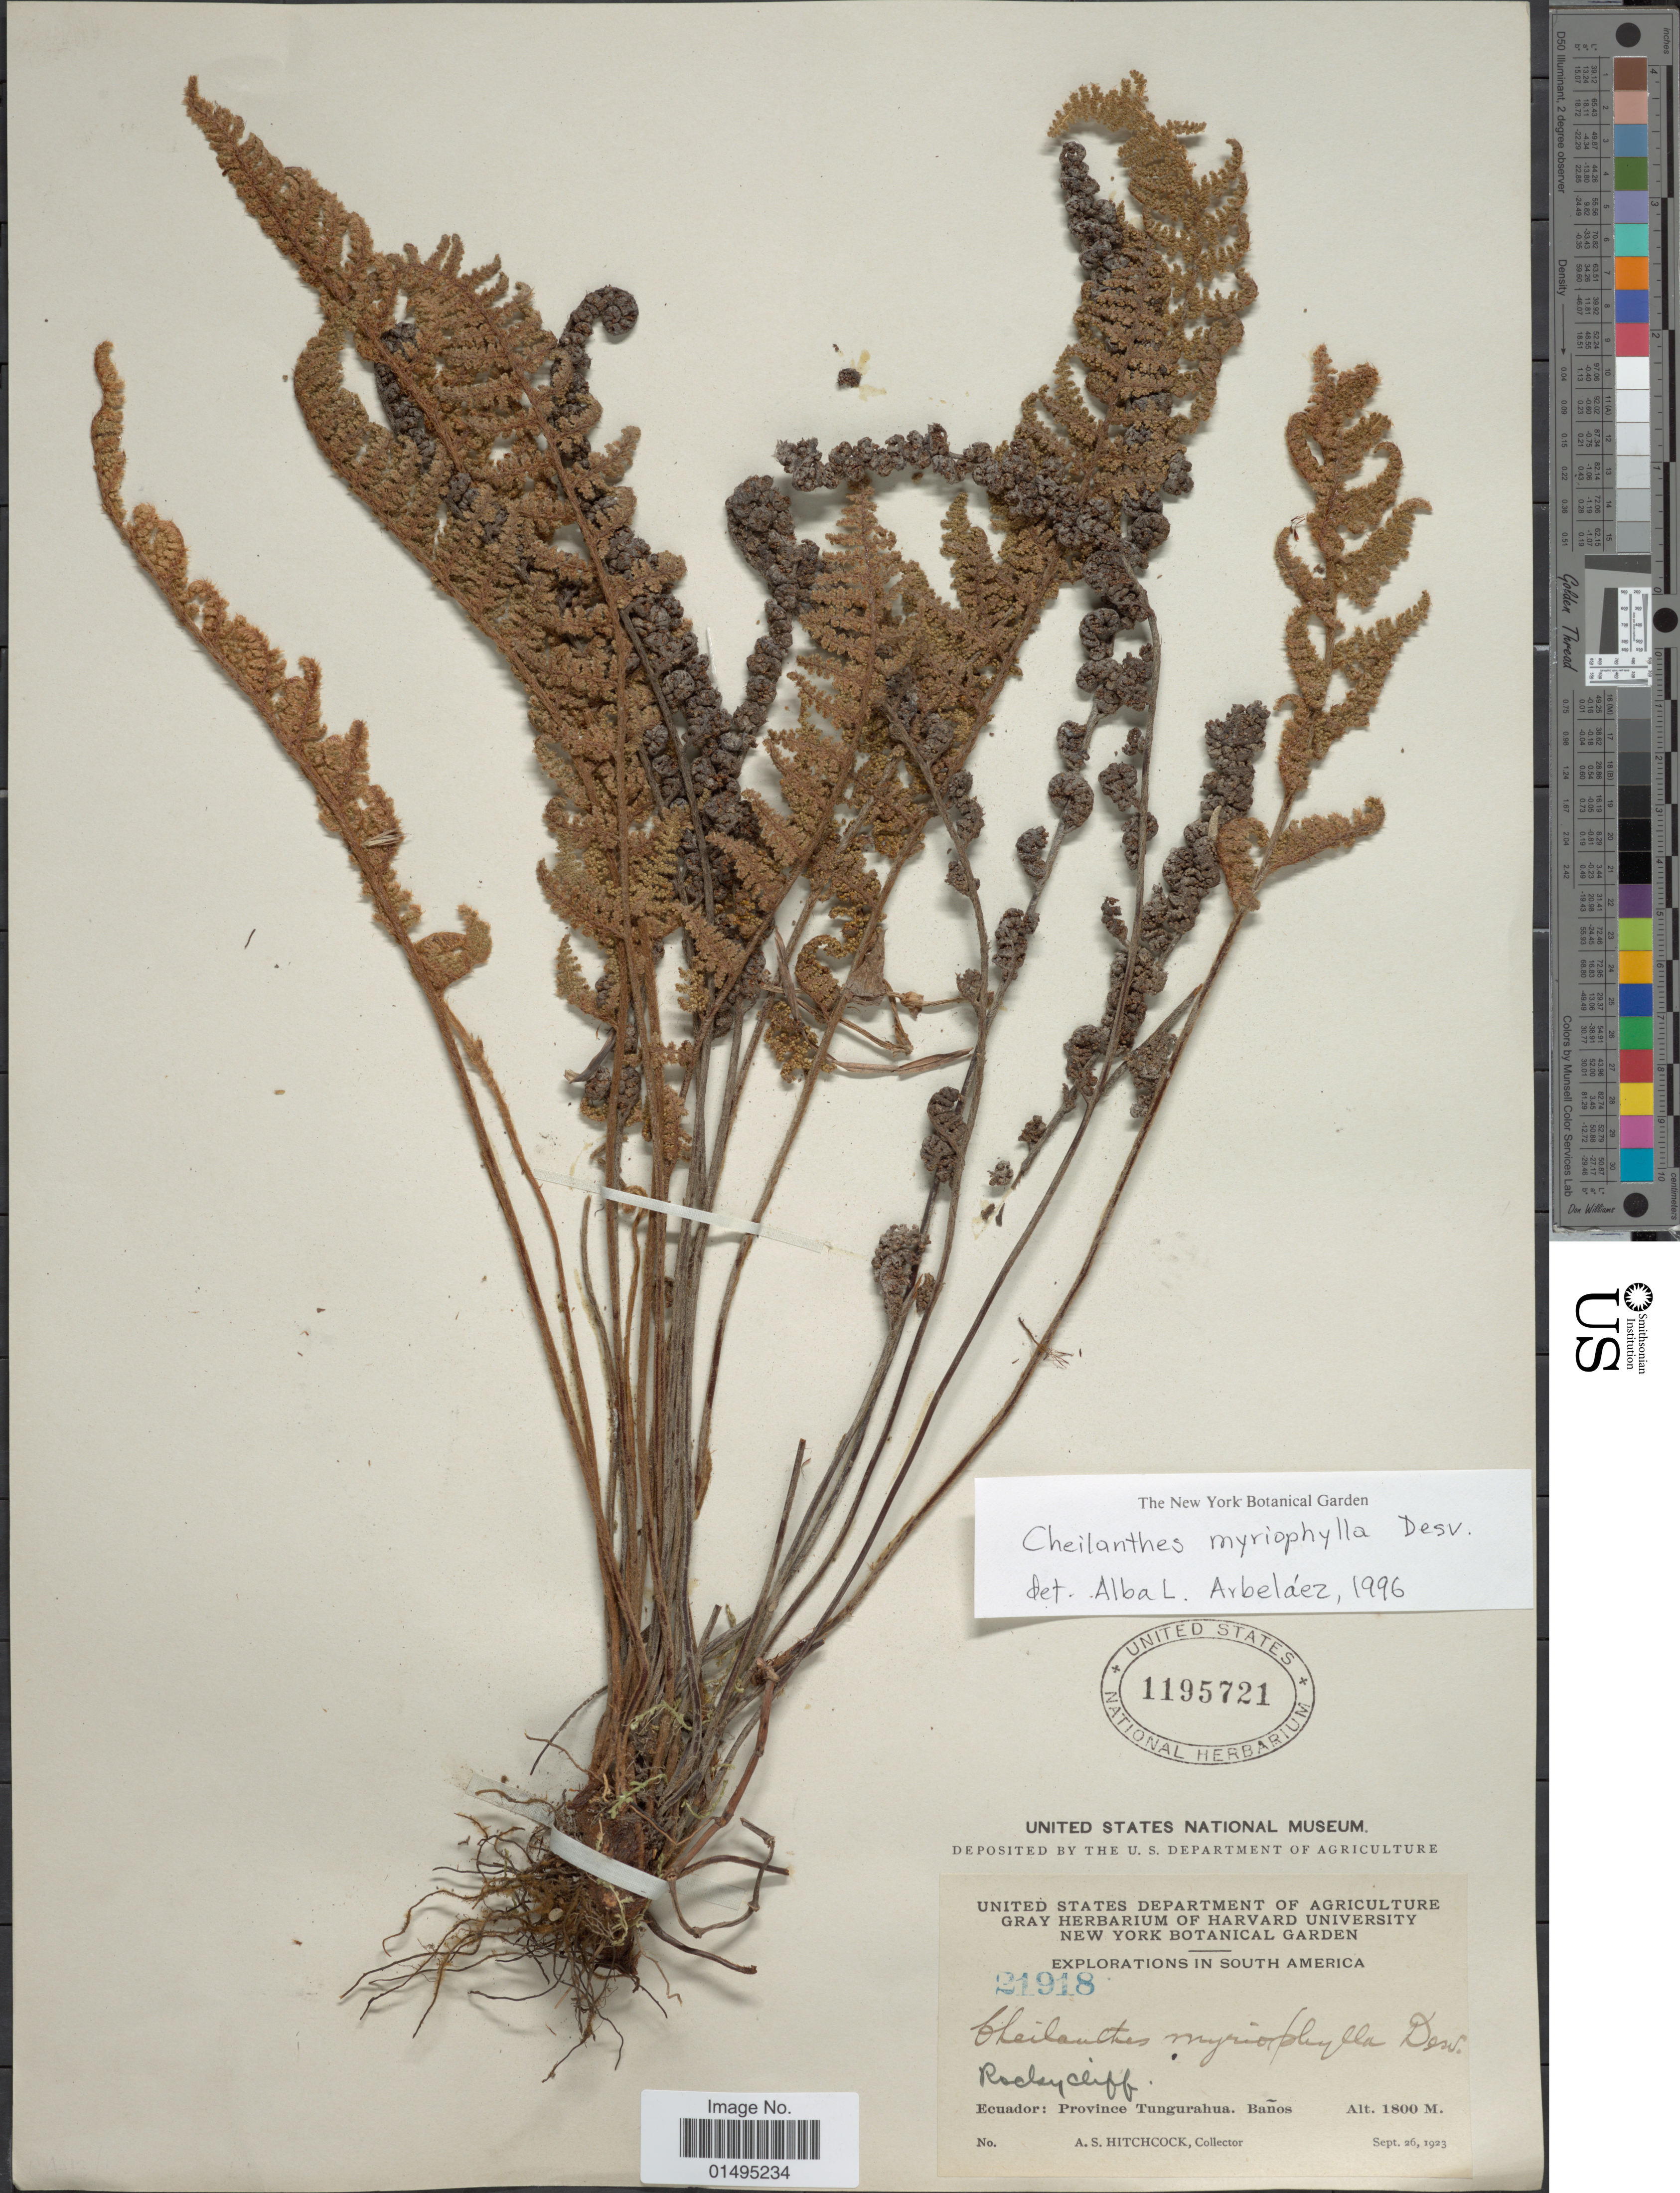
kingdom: Plantae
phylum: Tracheophyta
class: Polypodiopsida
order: Polypodiales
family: Pteridaceae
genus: Myriopteris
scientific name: Myriopteris myriophylla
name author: (Desv.) J. Sm.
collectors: A. S. Hitchcock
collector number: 21918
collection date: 1923-09-26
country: Ecuador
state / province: Tungurahua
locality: Explorations in South America, Rocky Cliff, Ecuador: Province Tungurahua. Banos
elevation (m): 1800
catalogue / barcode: US 1195721